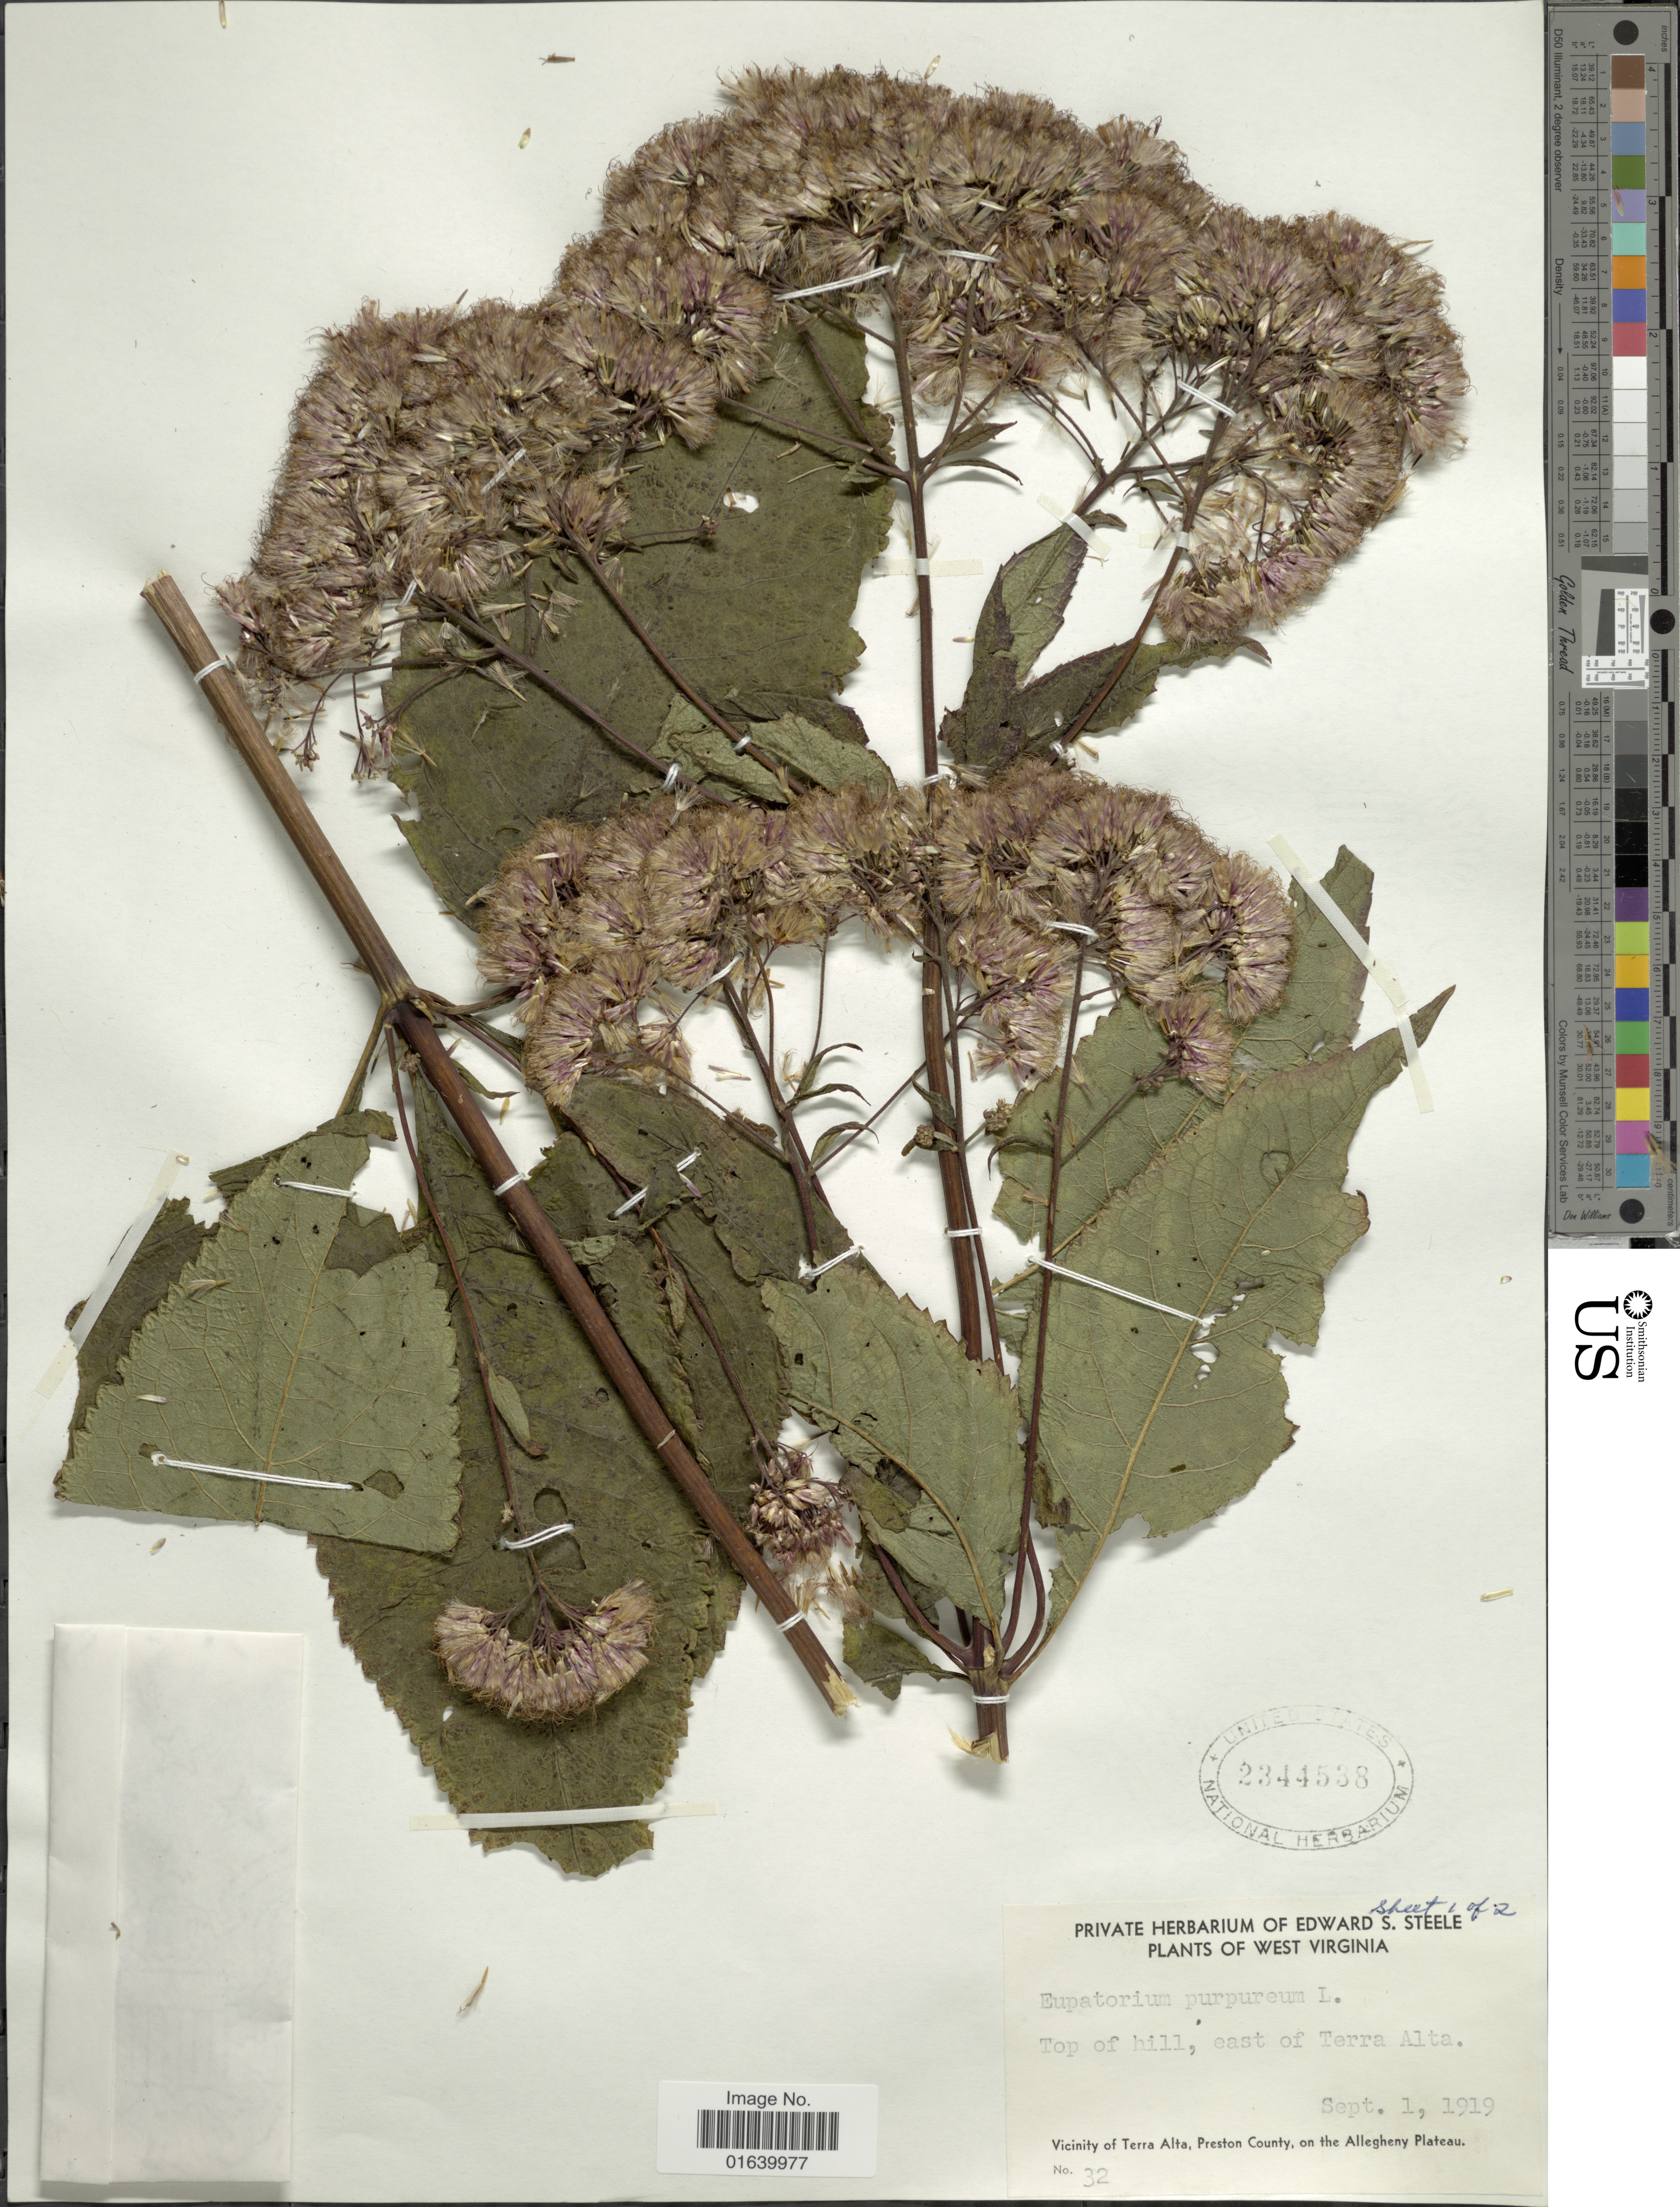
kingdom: Plantae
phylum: Tracheophyta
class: Magnoliopsida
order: Asterales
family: Asteraceae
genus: Eupatorium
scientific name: Eupatorium purpureum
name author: (L.) E.E. Lamont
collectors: E. Steele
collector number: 32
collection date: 1919-09-01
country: United States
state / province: West Virginia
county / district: Preston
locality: West Virginia, top of hill, east of Terra Alta, vicinity of Terra Alta, Preston County, on the Allegheny Plateau.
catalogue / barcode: US 2344538